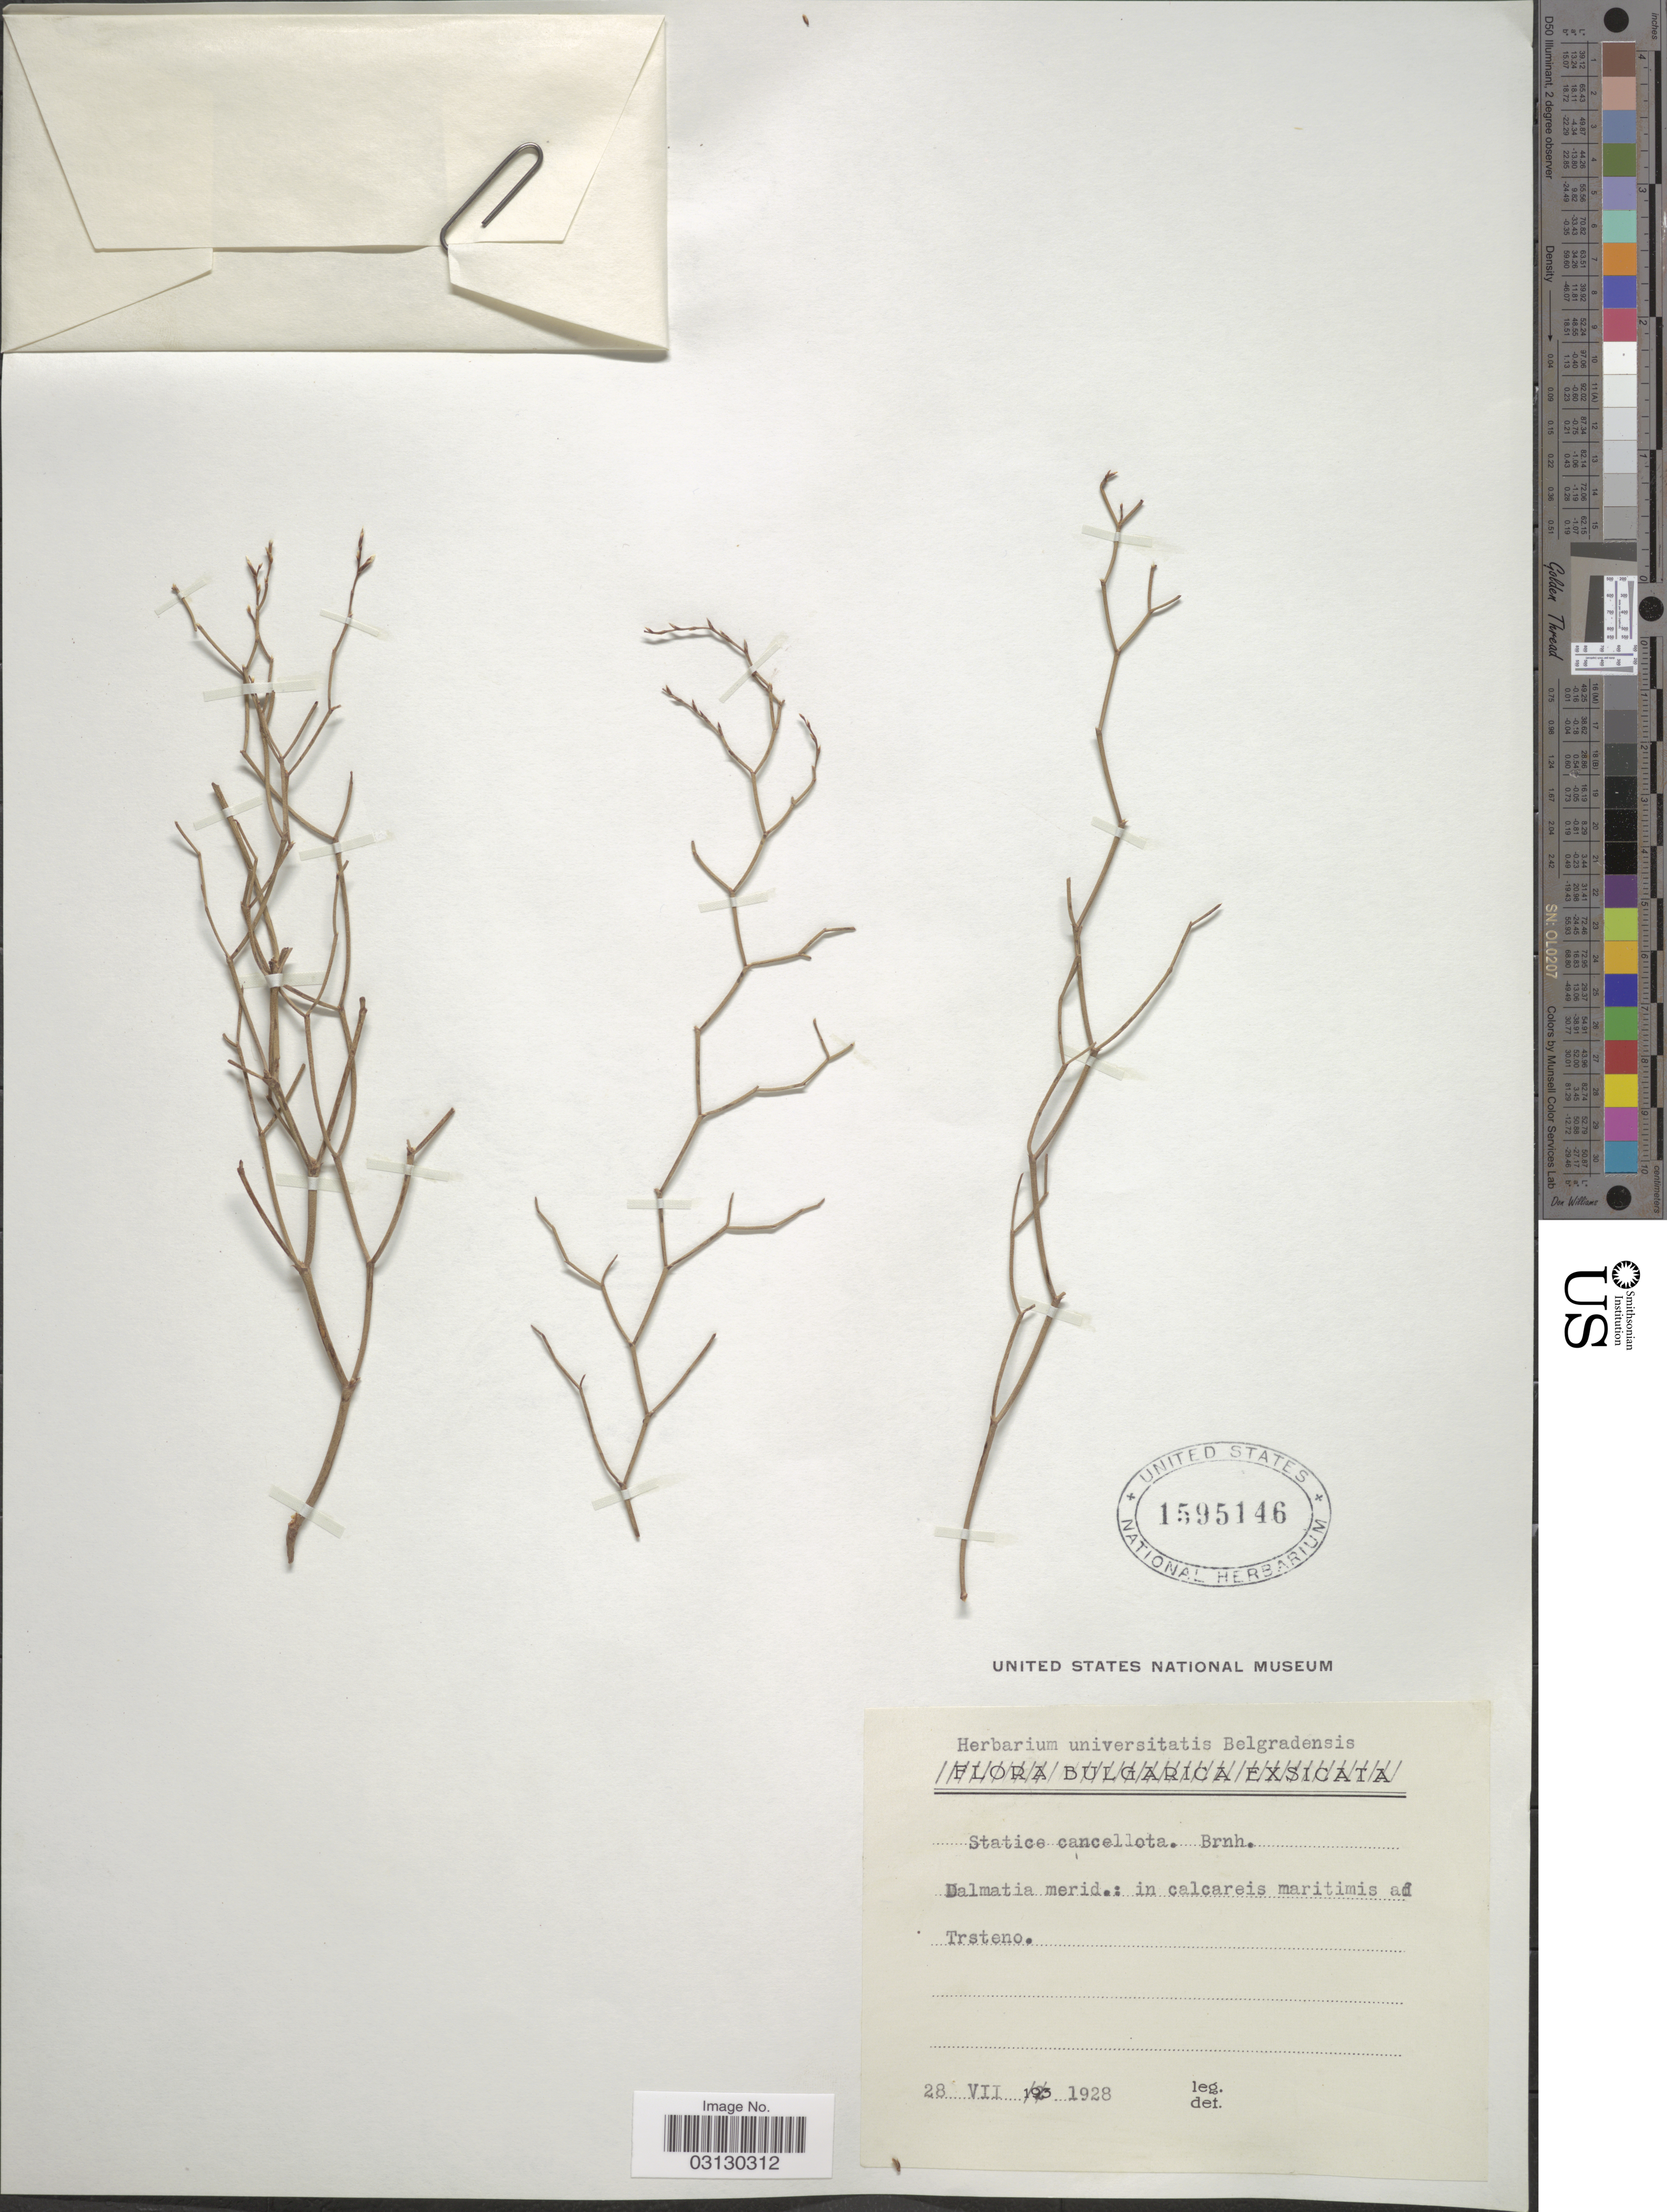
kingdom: Plantae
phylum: Tracheophyta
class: Magnoliopsida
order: Caryophyllales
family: Plumbaginaceae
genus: Limonium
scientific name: Limonium cancellatum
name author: (Bernh. ex Bertol.) Kuntze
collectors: ex herb. Universitatis Belgradensis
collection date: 1928-07-28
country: Croatia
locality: Dalmatia merid.: in calcareis maritimis ad Trsteno.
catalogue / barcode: US 1595146